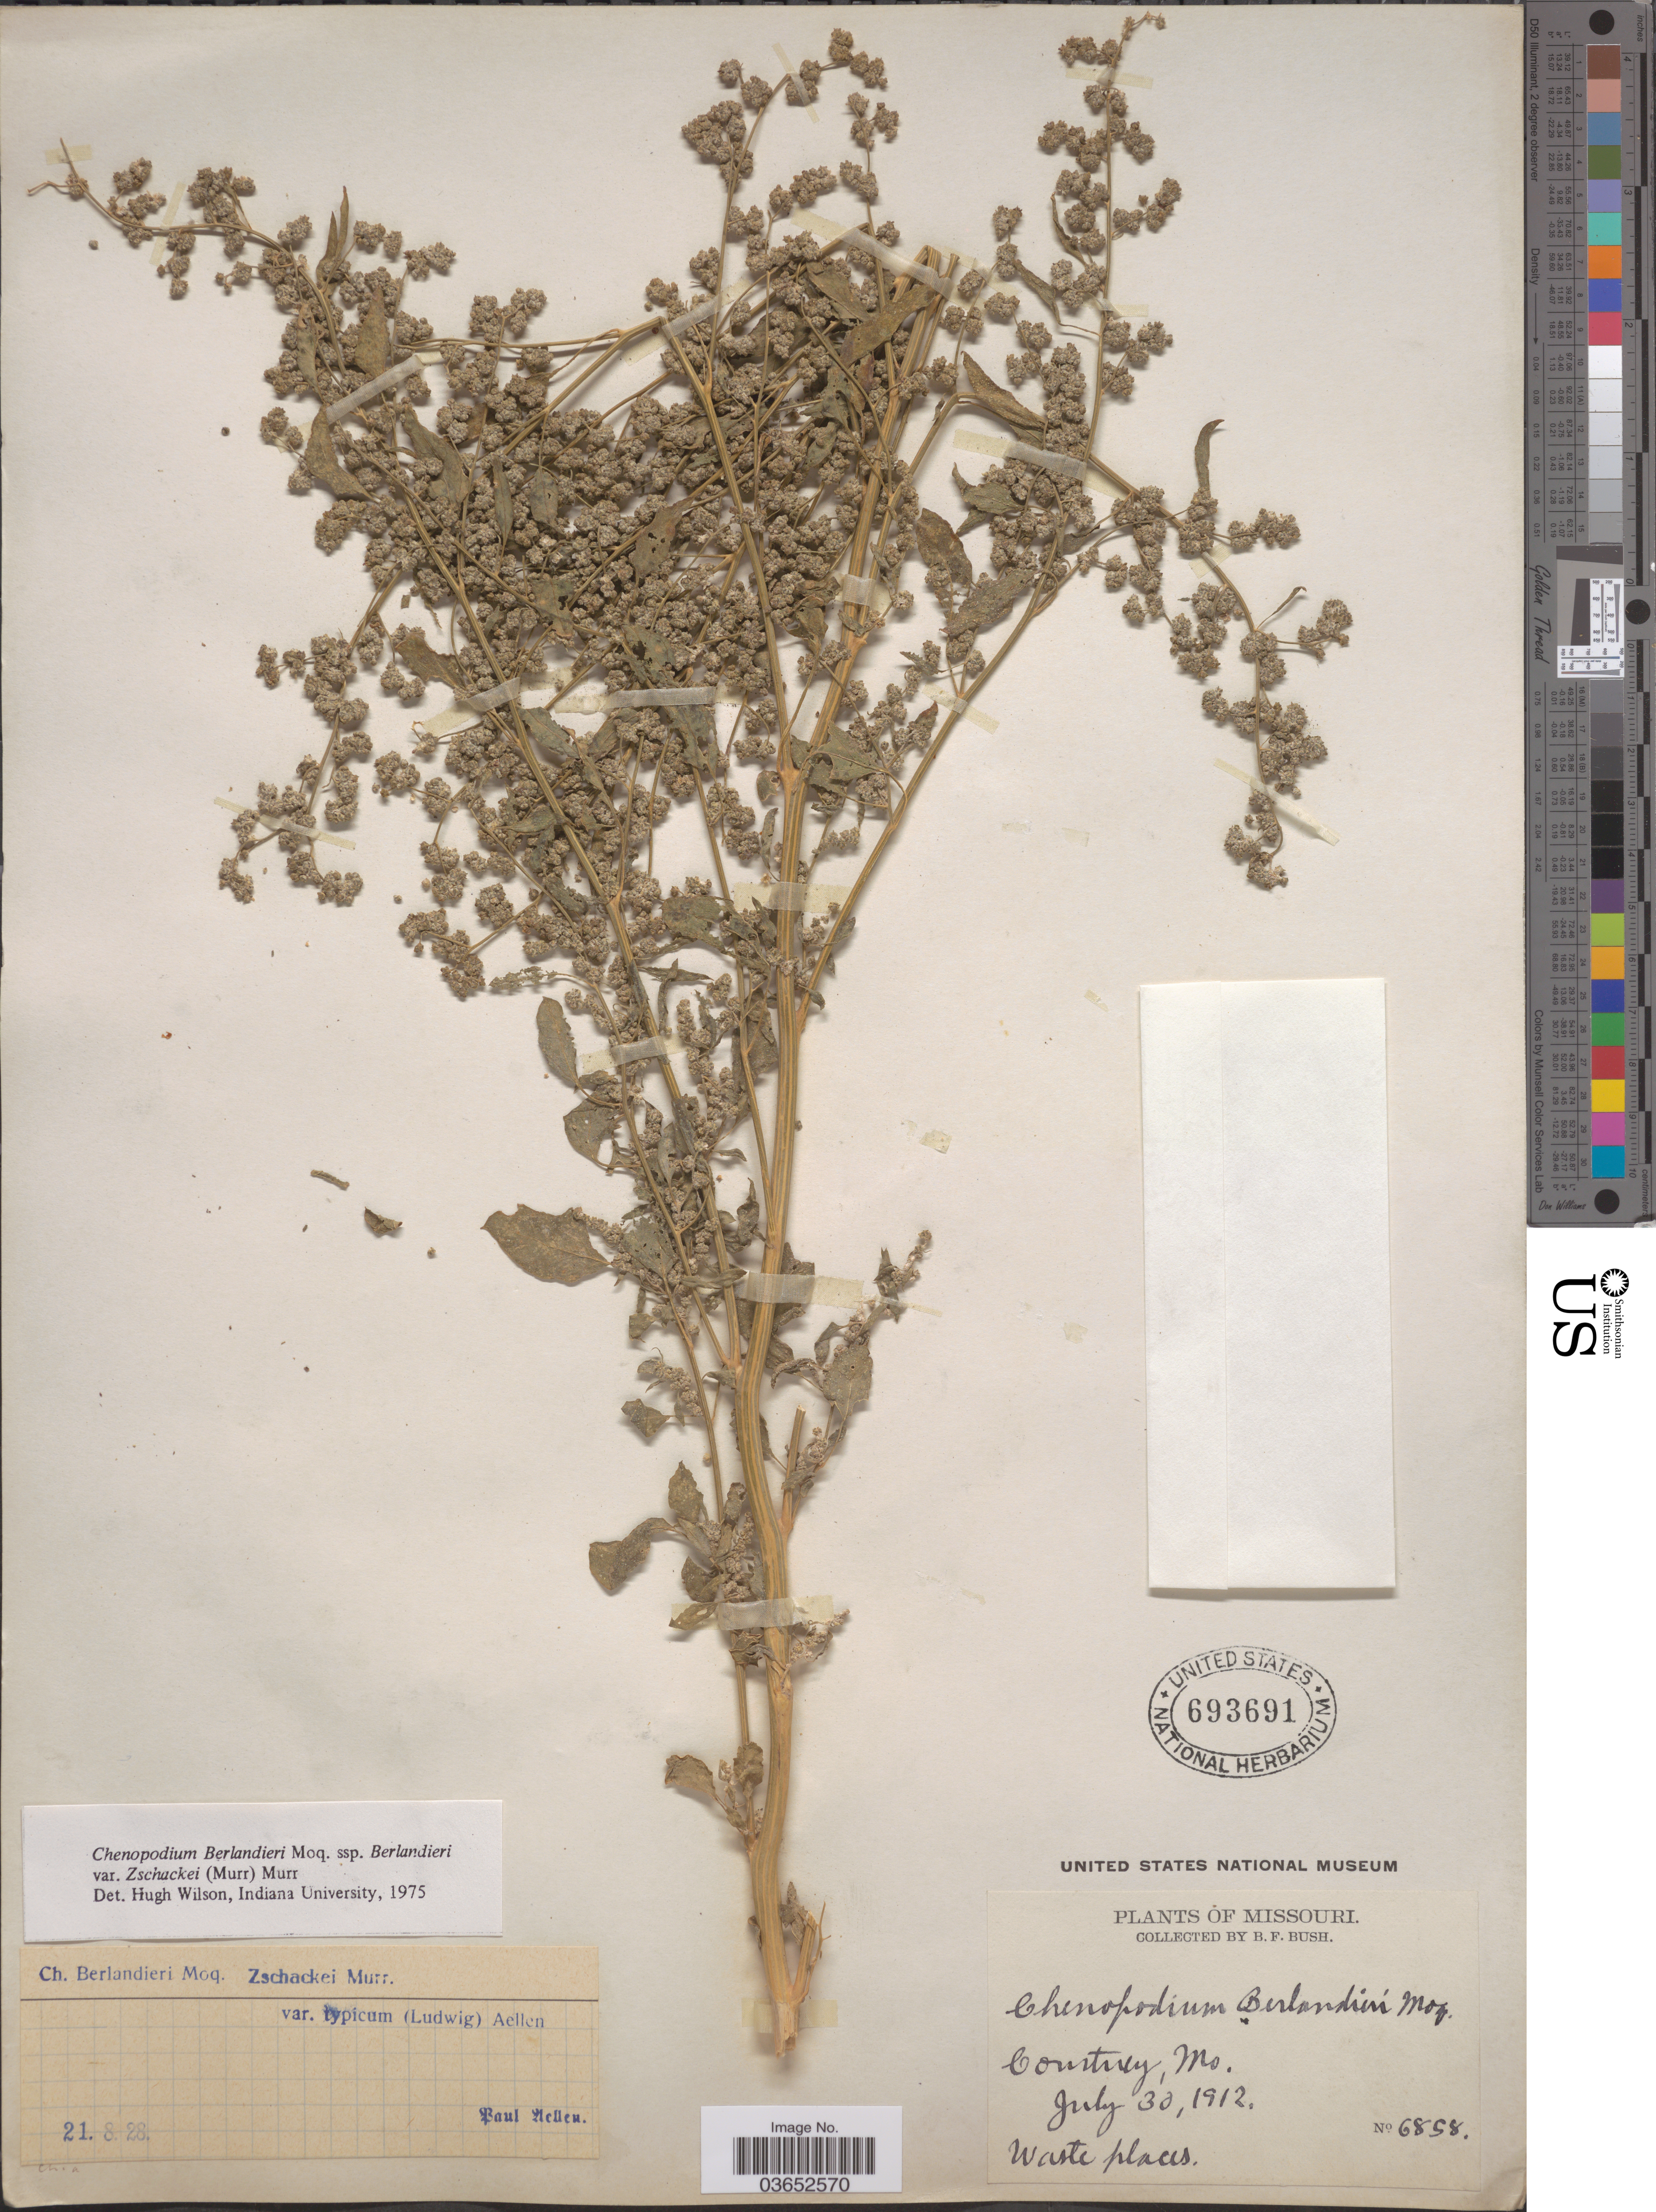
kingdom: Plantae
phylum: Tracheophyta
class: Magnoliopsida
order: Caryophyllales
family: Amaranthaceae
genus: Chenopodium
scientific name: Chenopodium berlandieri var. typicum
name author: A. Ludw. ex Graebn.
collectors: B. F. Bush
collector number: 6858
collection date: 1912-07-30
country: United States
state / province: Missouri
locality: Courtney.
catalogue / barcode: US 693691